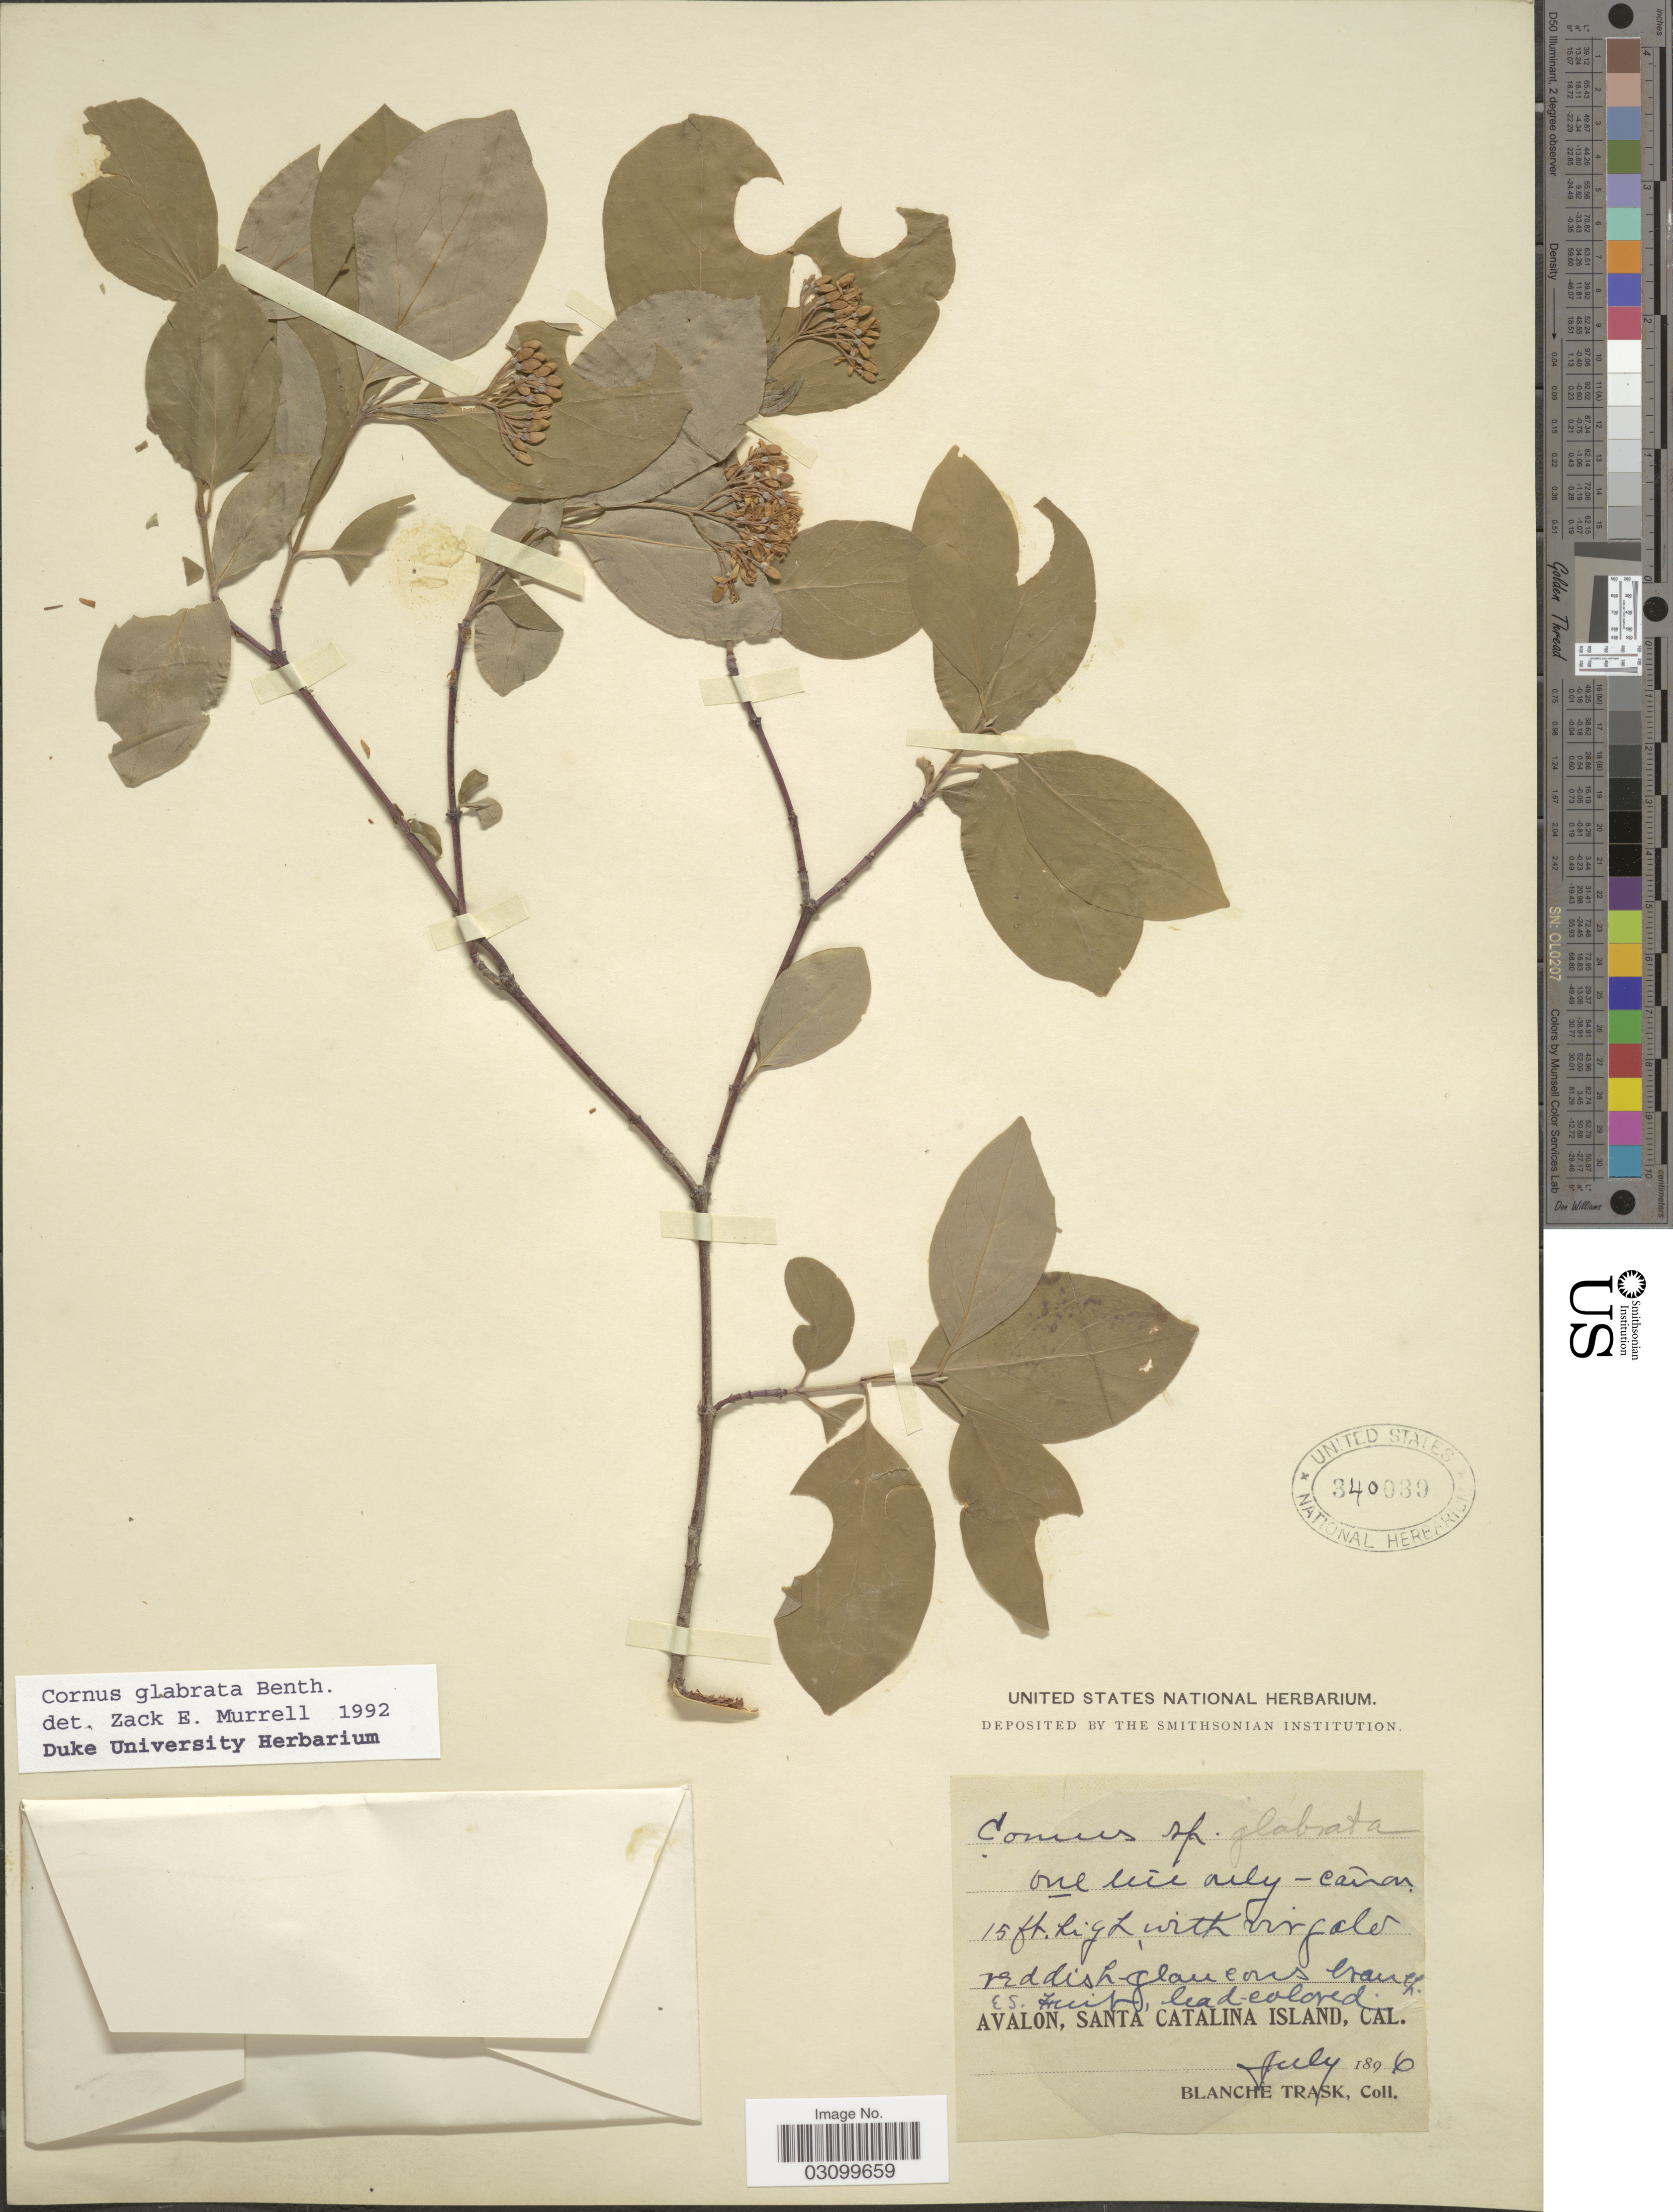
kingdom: Plantae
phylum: Tracheophyta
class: Magnoliopsida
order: Cornales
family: Cornaceae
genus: Cornus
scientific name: Cornus glabrata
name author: Benth.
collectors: B. Trask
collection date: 1896-07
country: United States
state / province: California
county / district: Los Angeles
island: Santa Catalina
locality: Avalon, Santa Catalina Island.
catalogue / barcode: US 340039